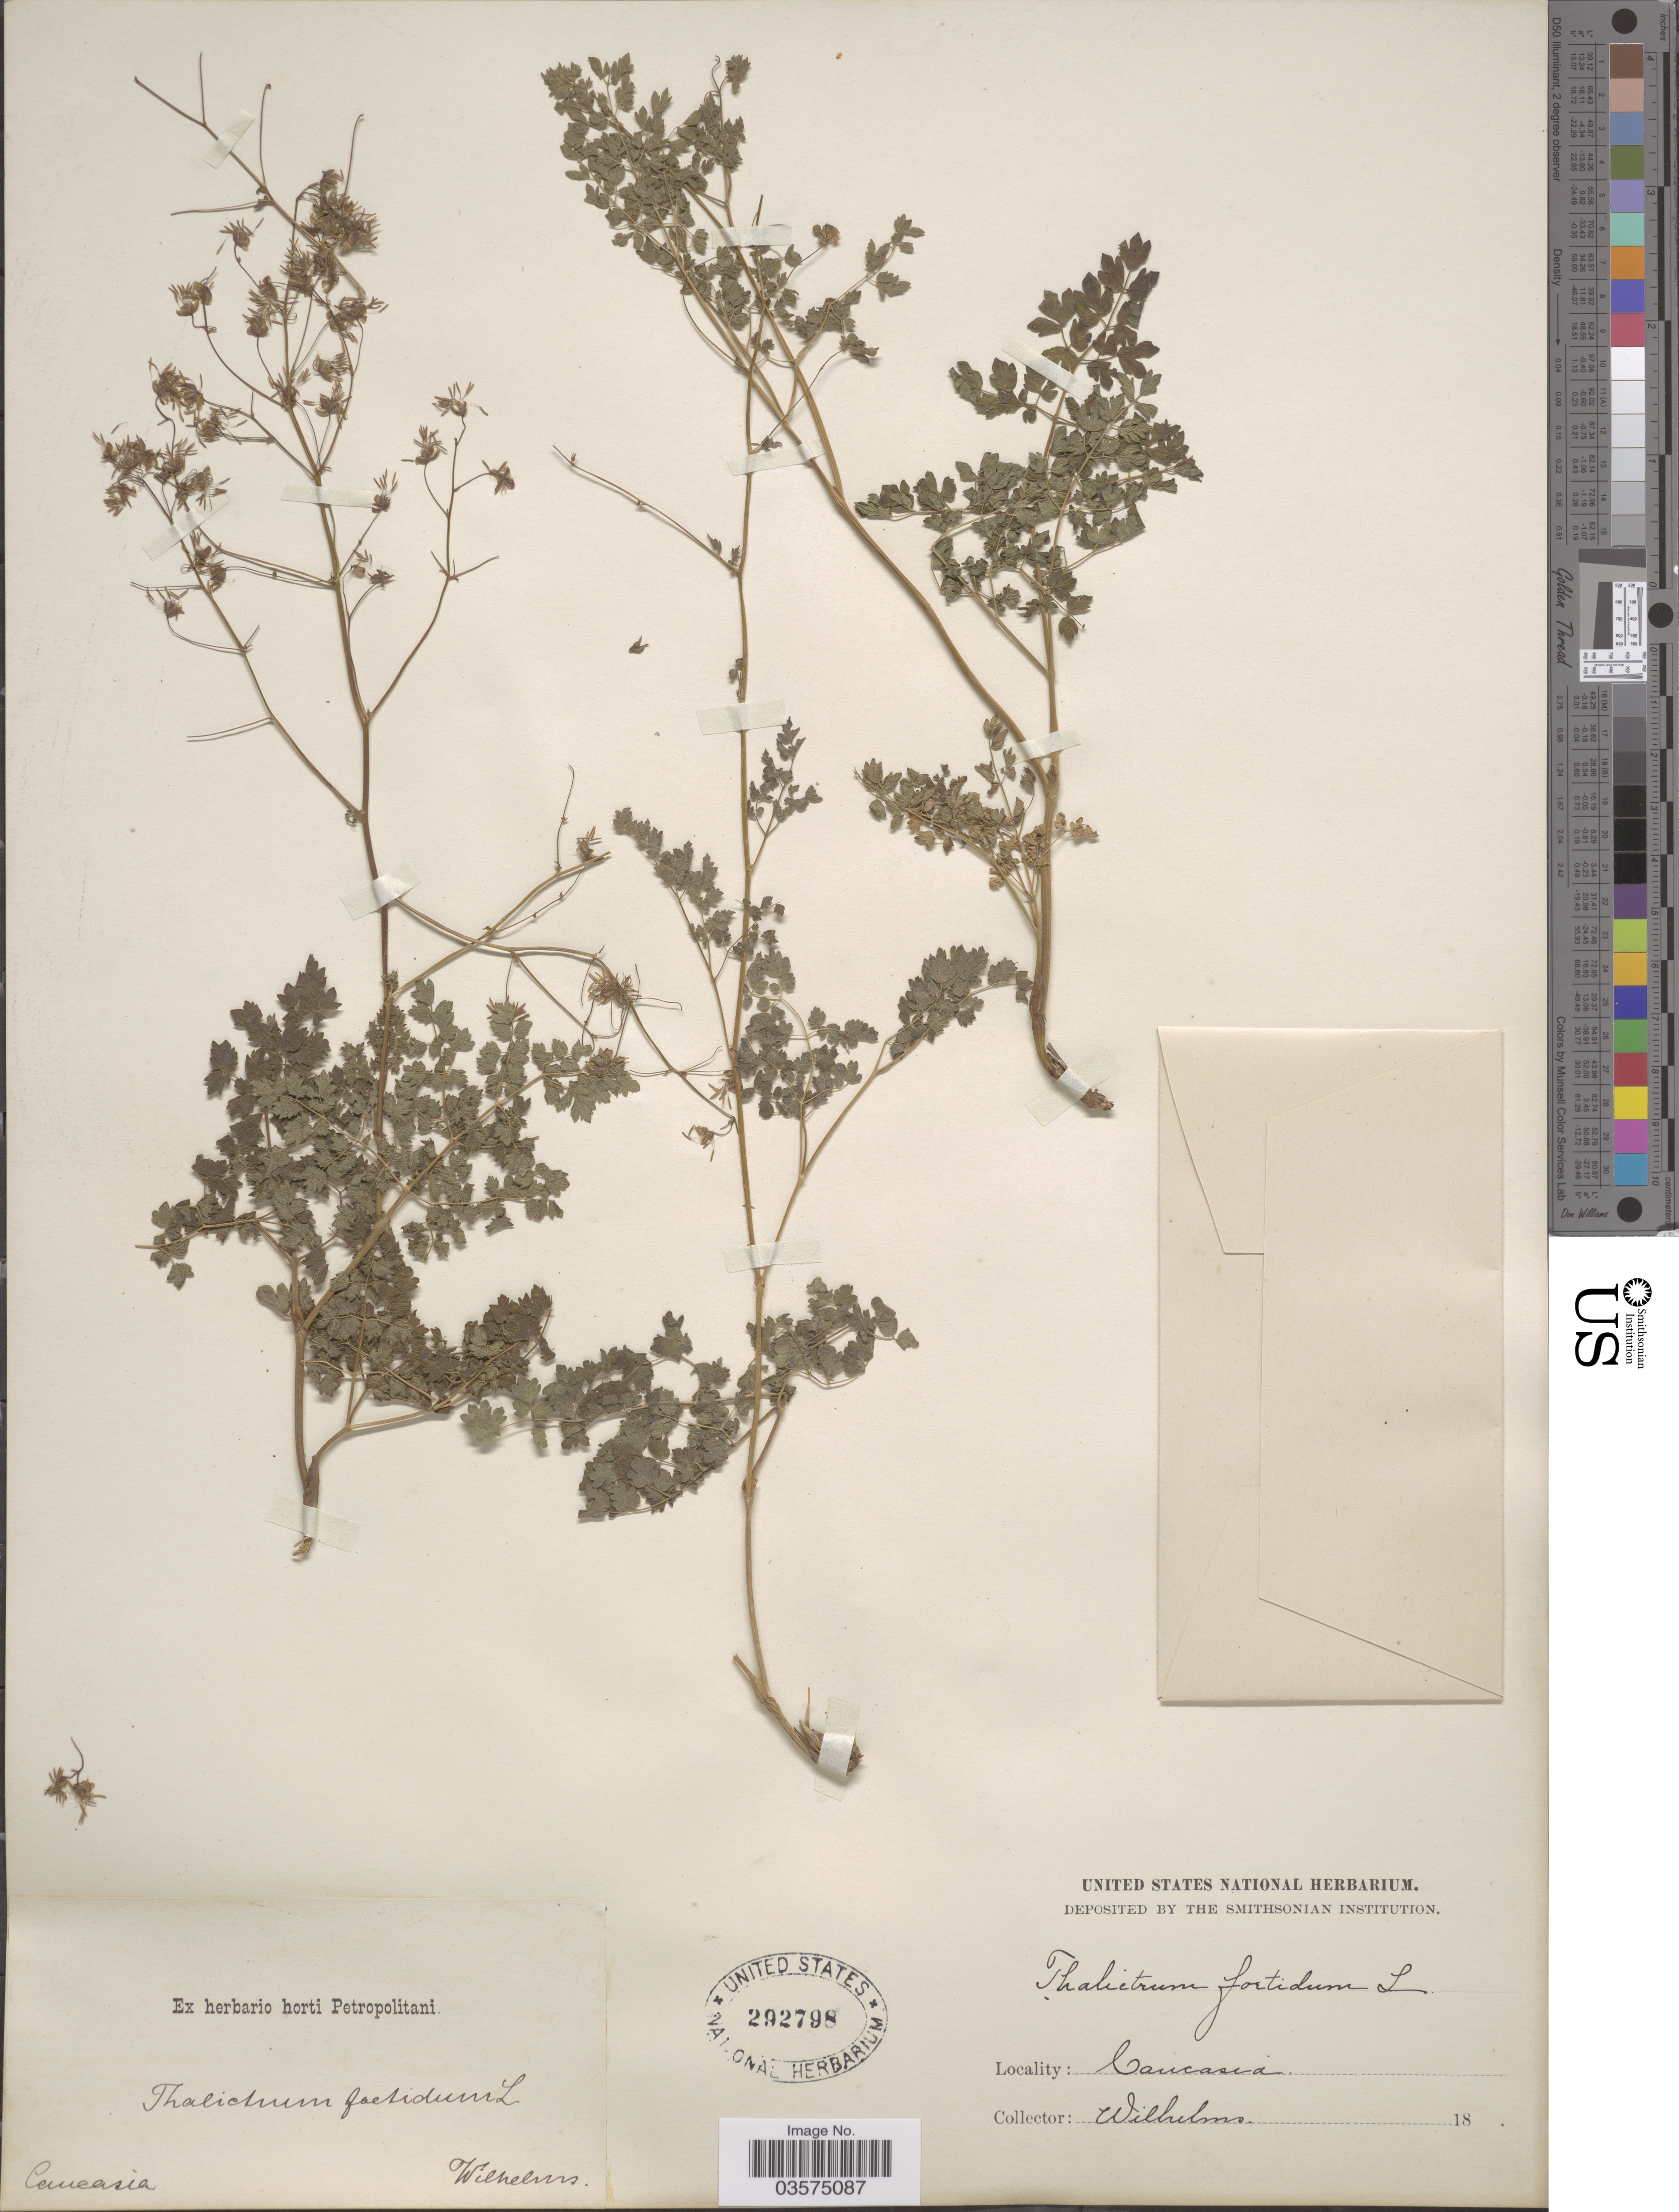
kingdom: Plantae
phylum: Tracheophyta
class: Magnoliopsida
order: Ranunculales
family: Ranunculaceae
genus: Thalictrum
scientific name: Thalictrum foetidum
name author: L.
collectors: C. Wilhelms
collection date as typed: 18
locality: Caucasia.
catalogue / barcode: US 292798